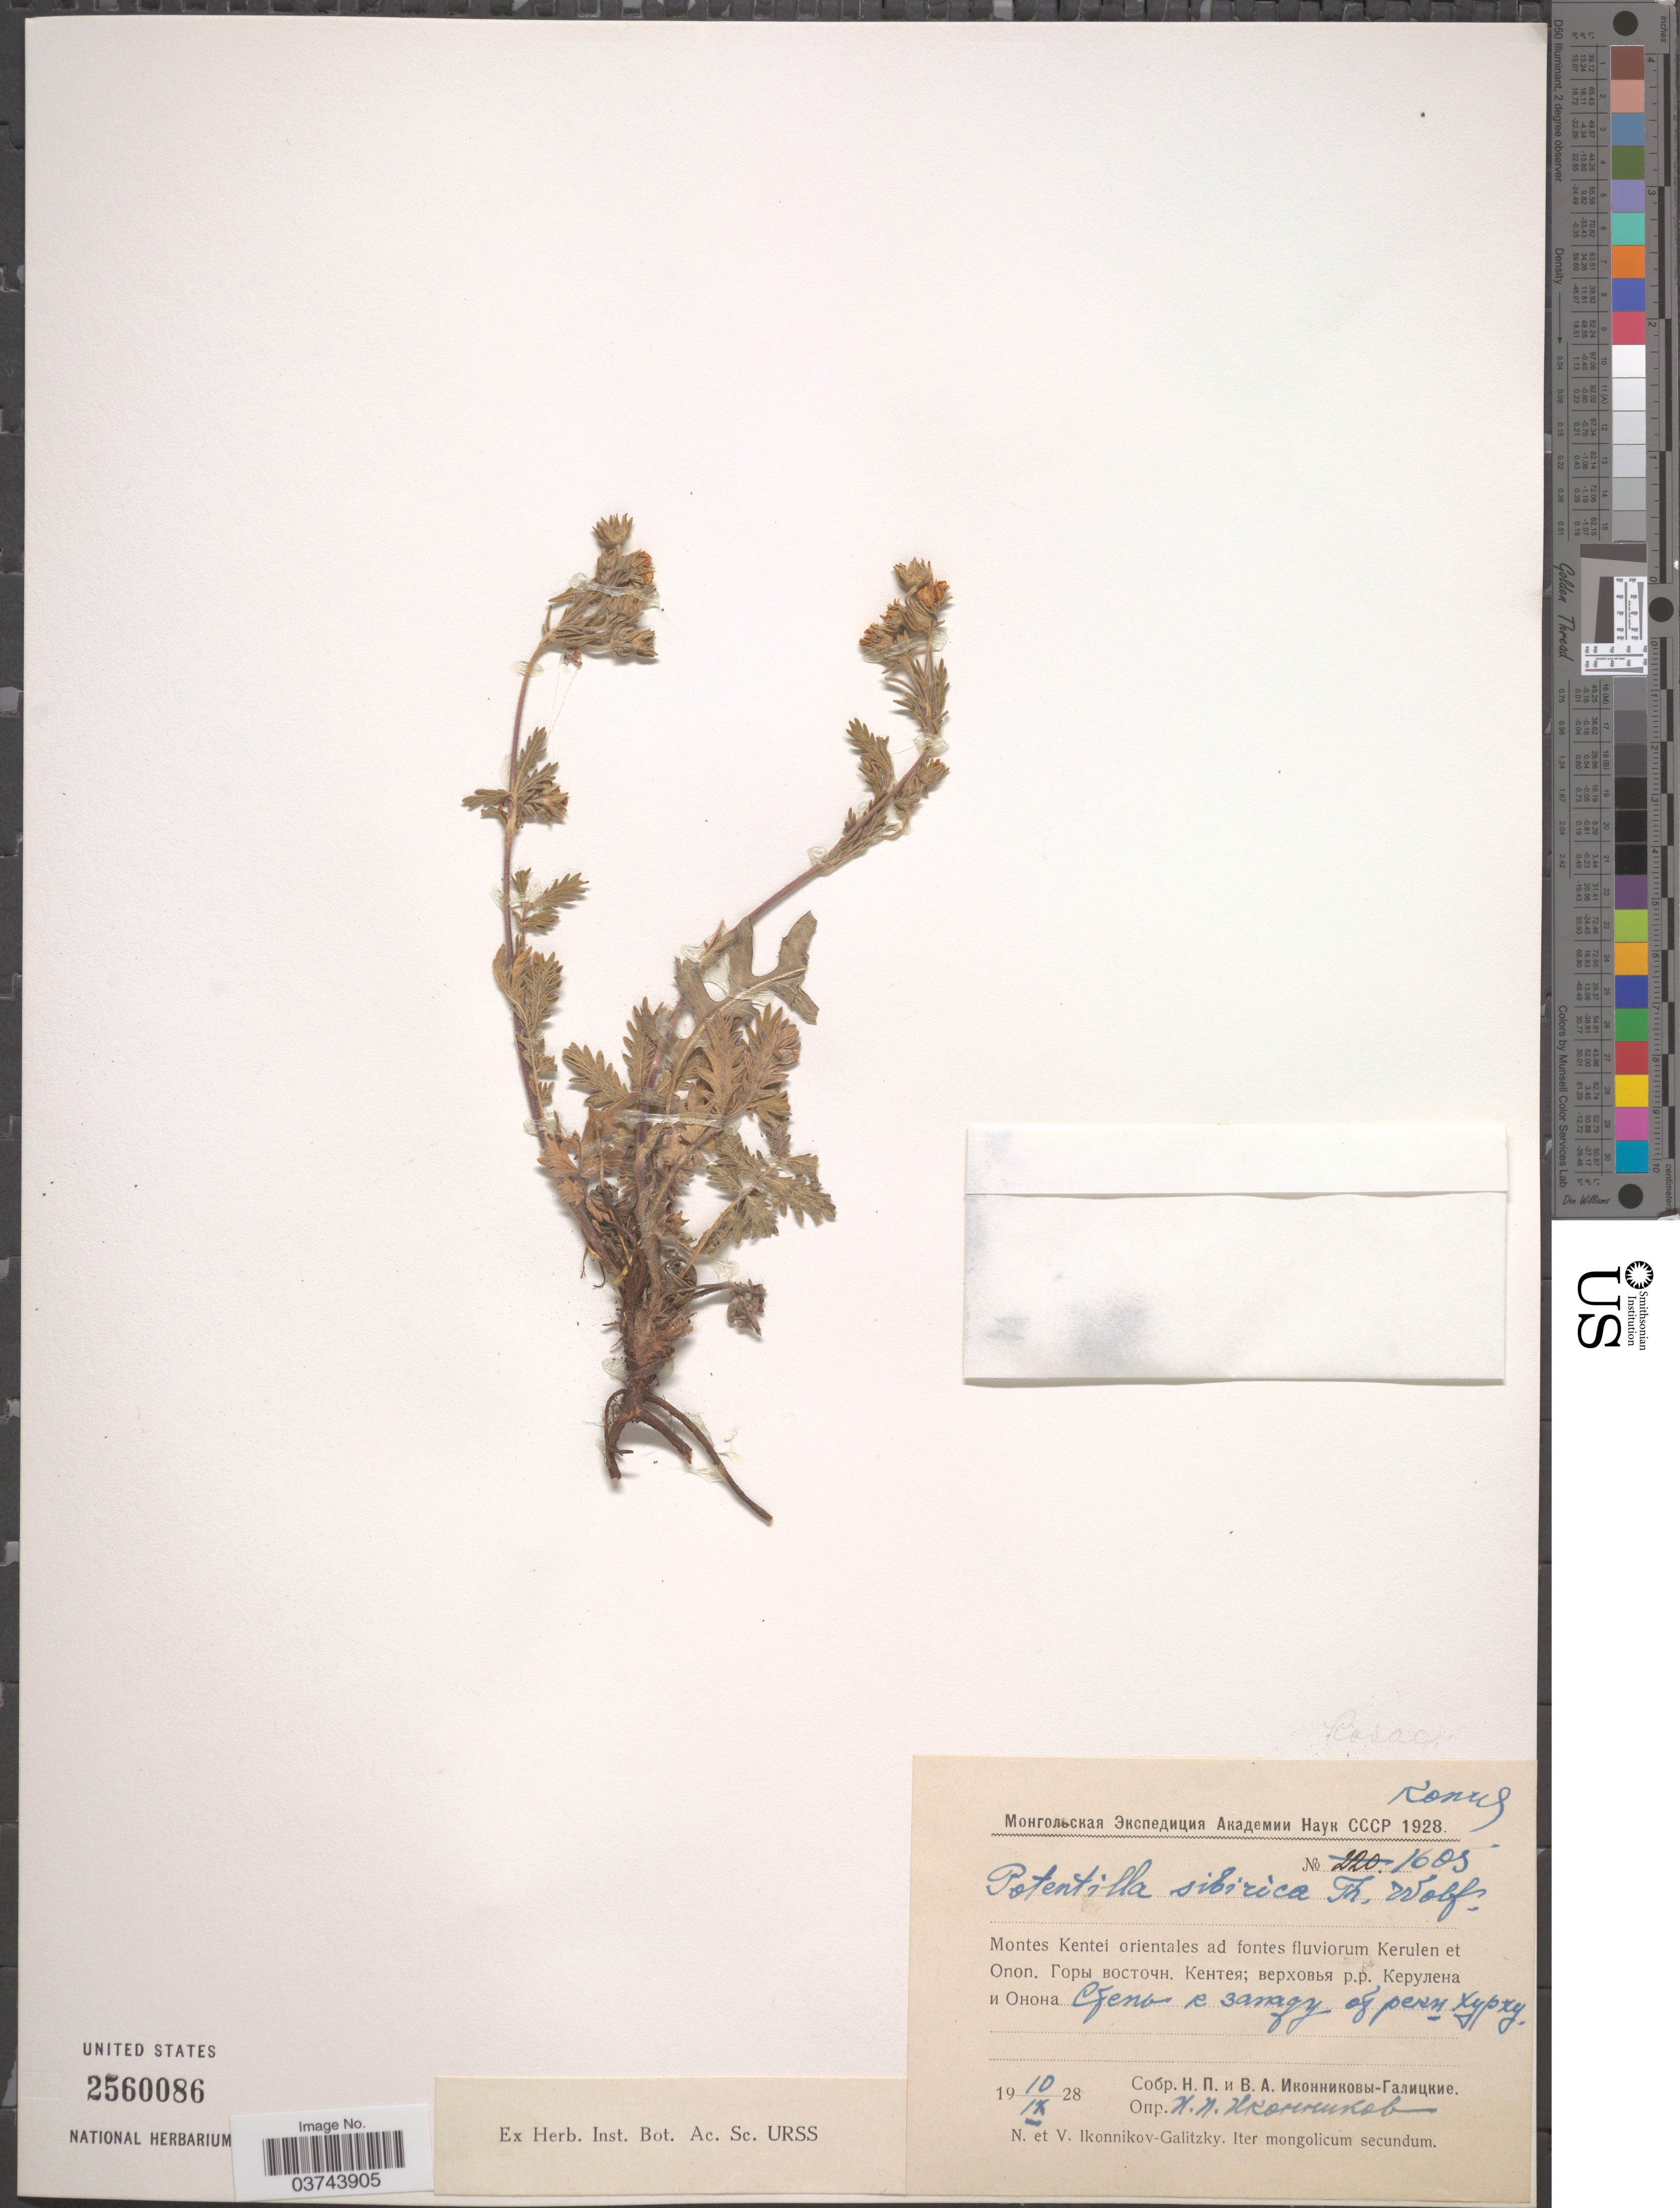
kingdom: Plantae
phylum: Tracheophyta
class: Magnoliopsida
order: Rosales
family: Rosaceae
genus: Potentilla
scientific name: Potentilla sibirica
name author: Th. Wolf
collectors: X & V. Ikonnikov-Galitzky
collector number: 1605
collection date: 1928-09-10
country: Mongolia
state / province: Hentiy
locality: Hentiy Mts, Upper of rivers Kerulen and Onon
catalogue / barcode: US 2560086